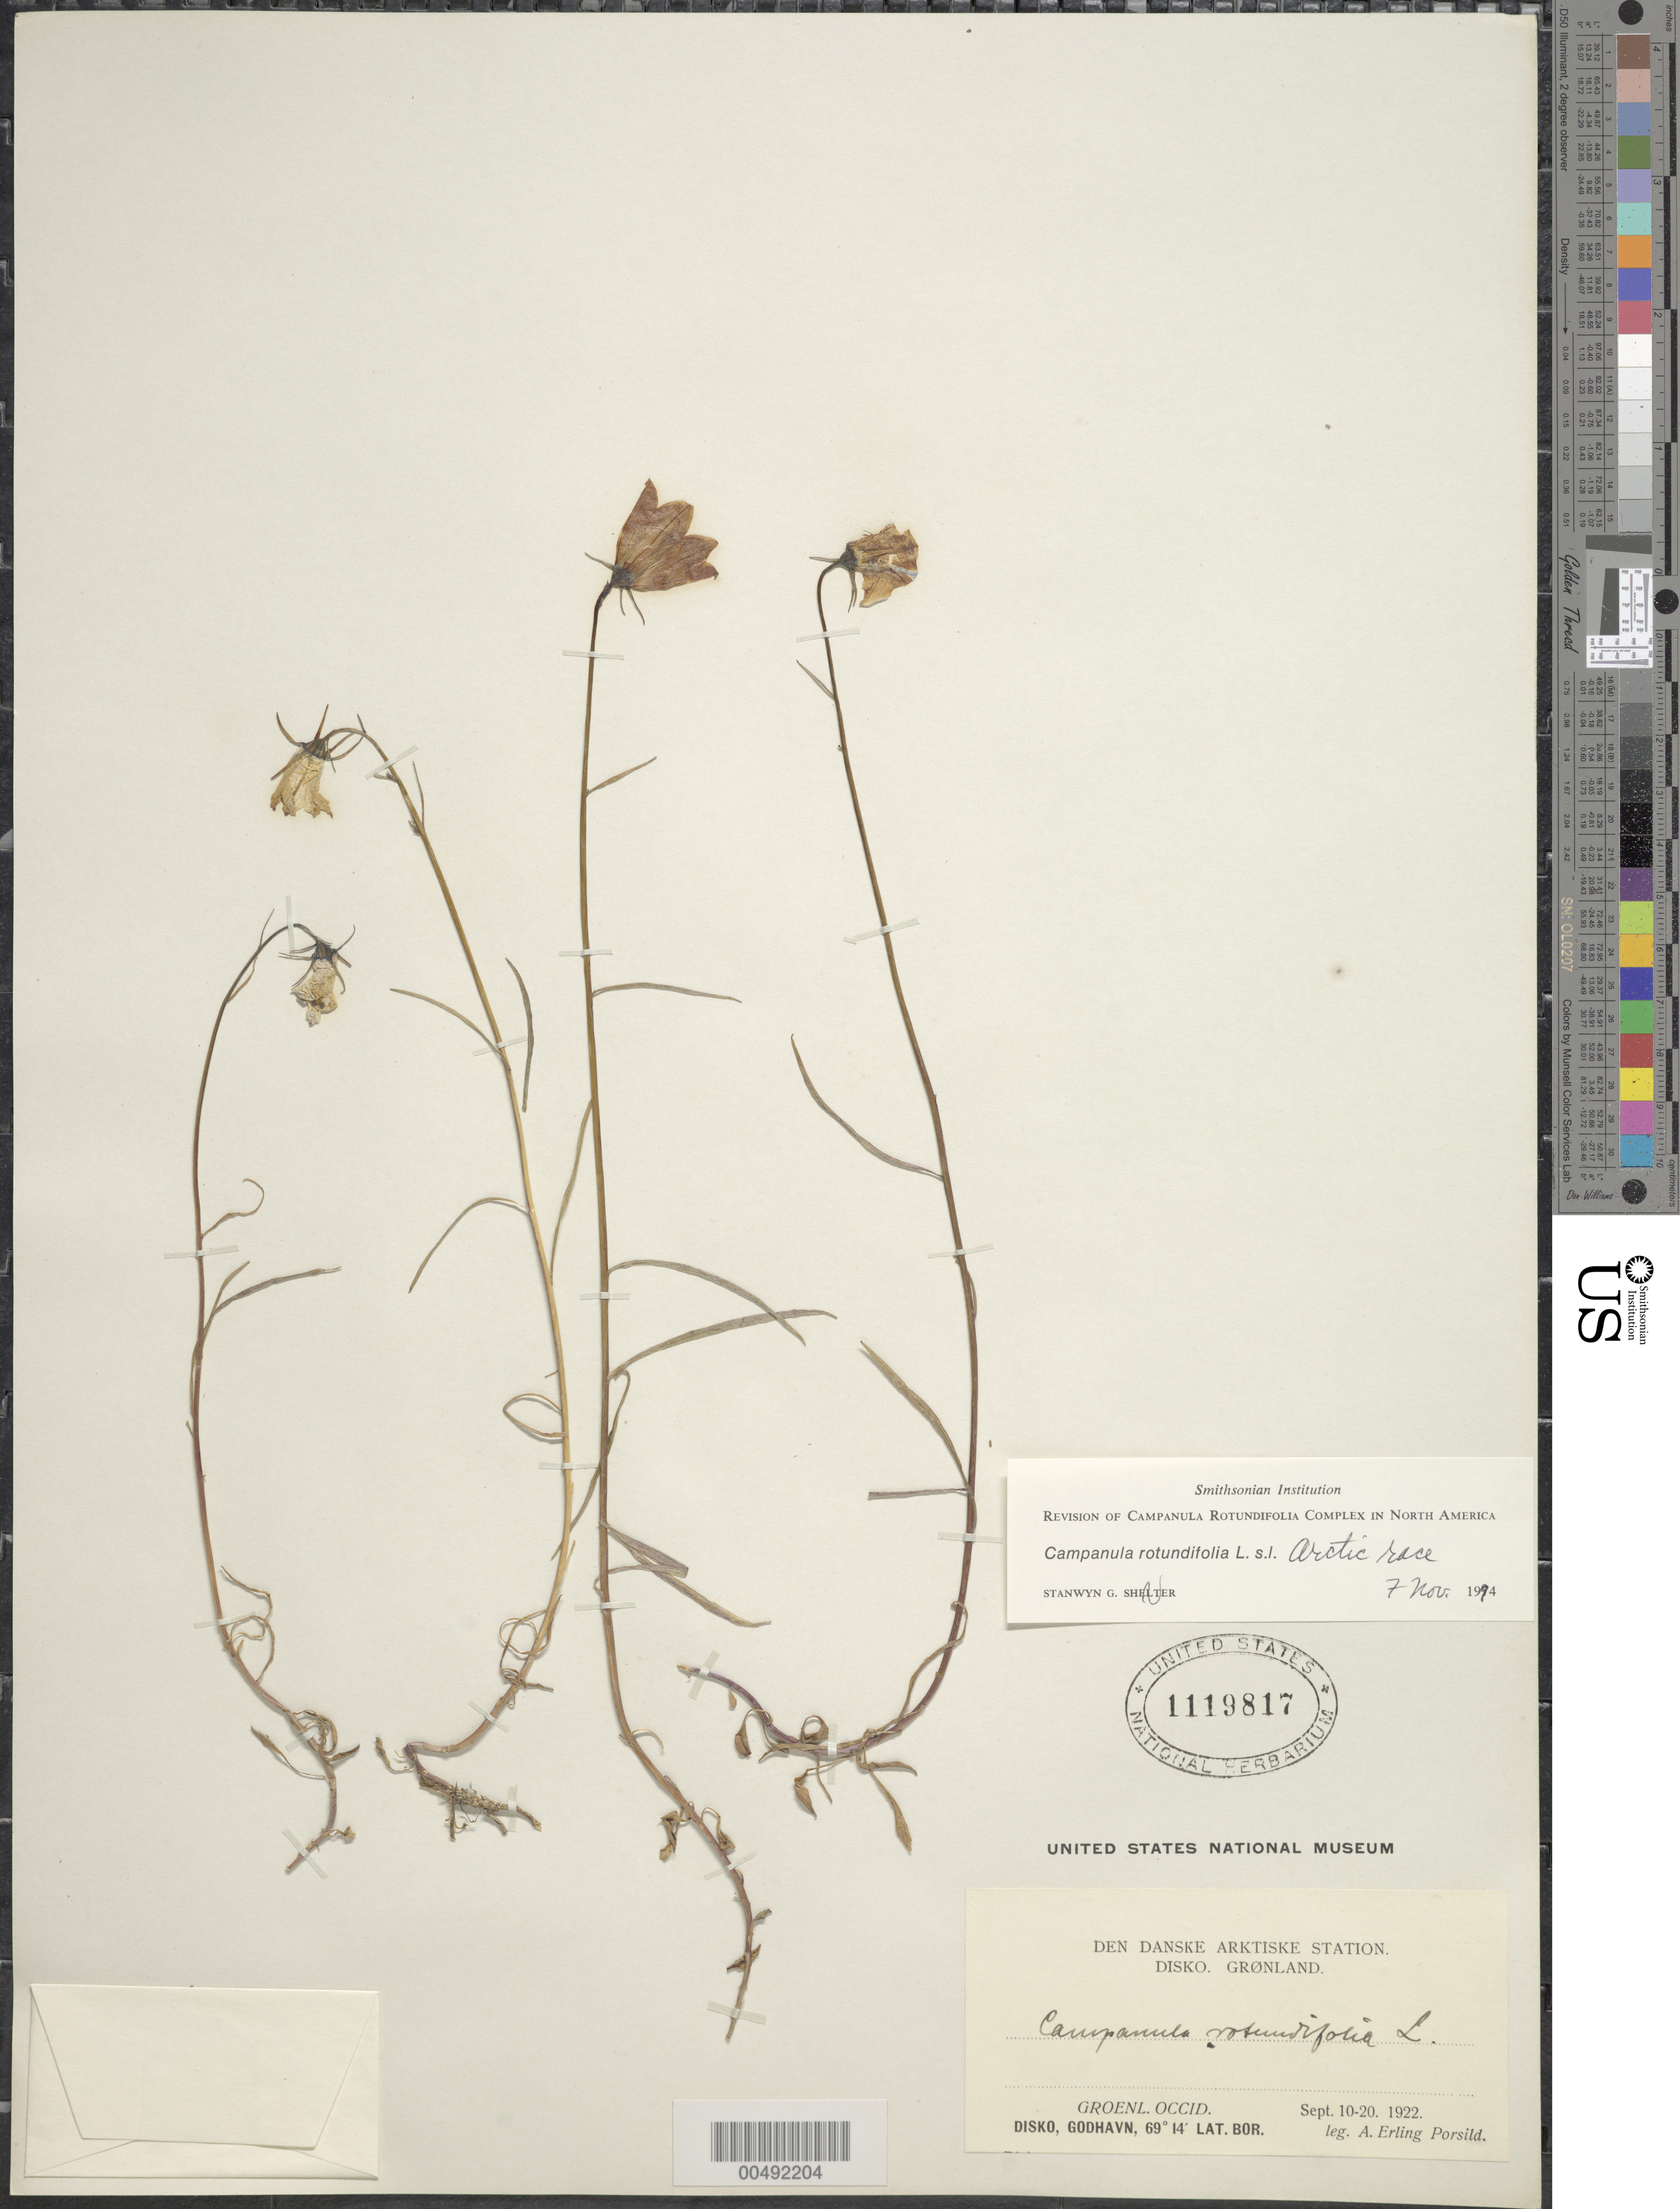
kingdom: Plantae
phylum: Tracheophyta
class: Magnoliopsida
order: Asterales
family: Campanulaceae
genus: Campanula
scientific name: Campanula rotundifolia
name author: L.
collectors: A. E. Porsild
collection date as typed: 10 Sep 1922 to 20 Sep 1922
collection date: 1922-09-10/1922-09-20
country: Greenland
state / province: Vestgrønland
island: Disko Island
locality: Disko, Godhaven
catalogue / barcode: US 1119817